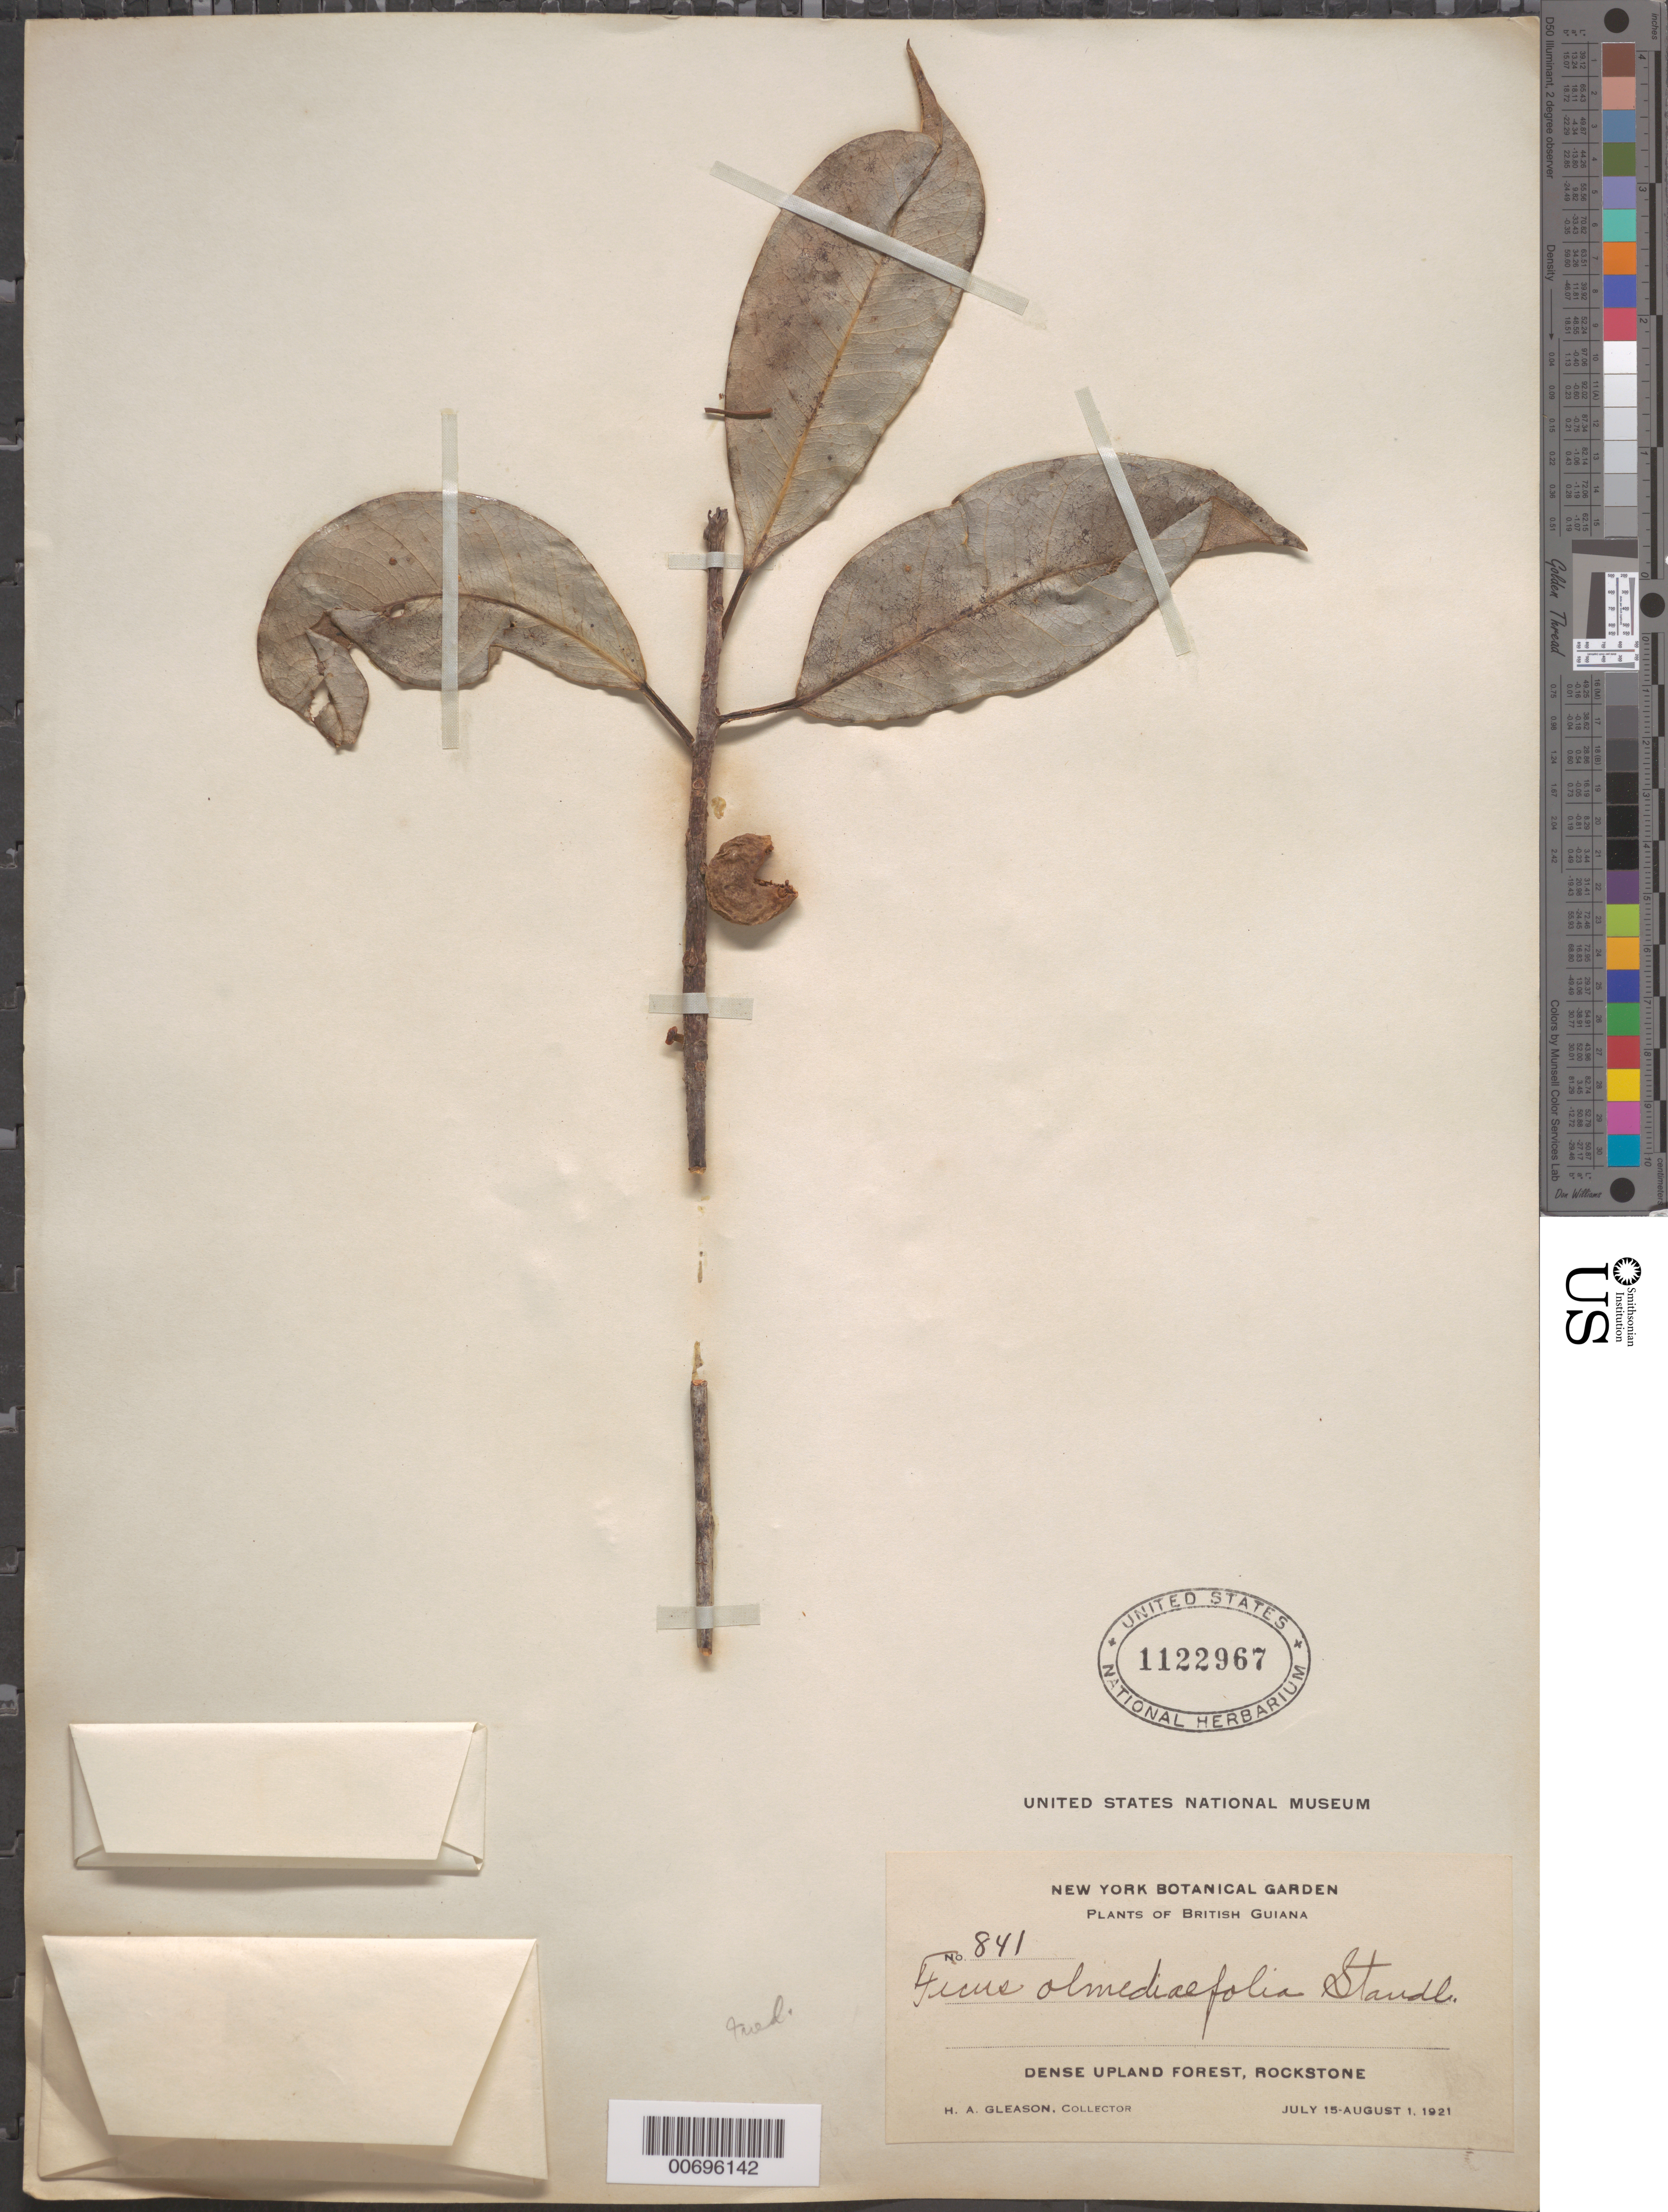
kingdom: Plantae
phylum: Tracheophyta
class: Magnoliopsida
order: Rosales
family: Moraceae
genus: Ficus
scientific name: Ficus olmediaefolia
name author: Standl.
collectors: H. A. Gleason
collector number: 841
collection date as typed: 15-Jul-21 to 1-Aug-21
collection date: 1921-07-15/1921-08-01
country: Guyana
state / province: U. Demerara-Berbice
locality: Rockstone, in and about the village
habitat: Dense upland forest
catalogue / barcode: US 1122967